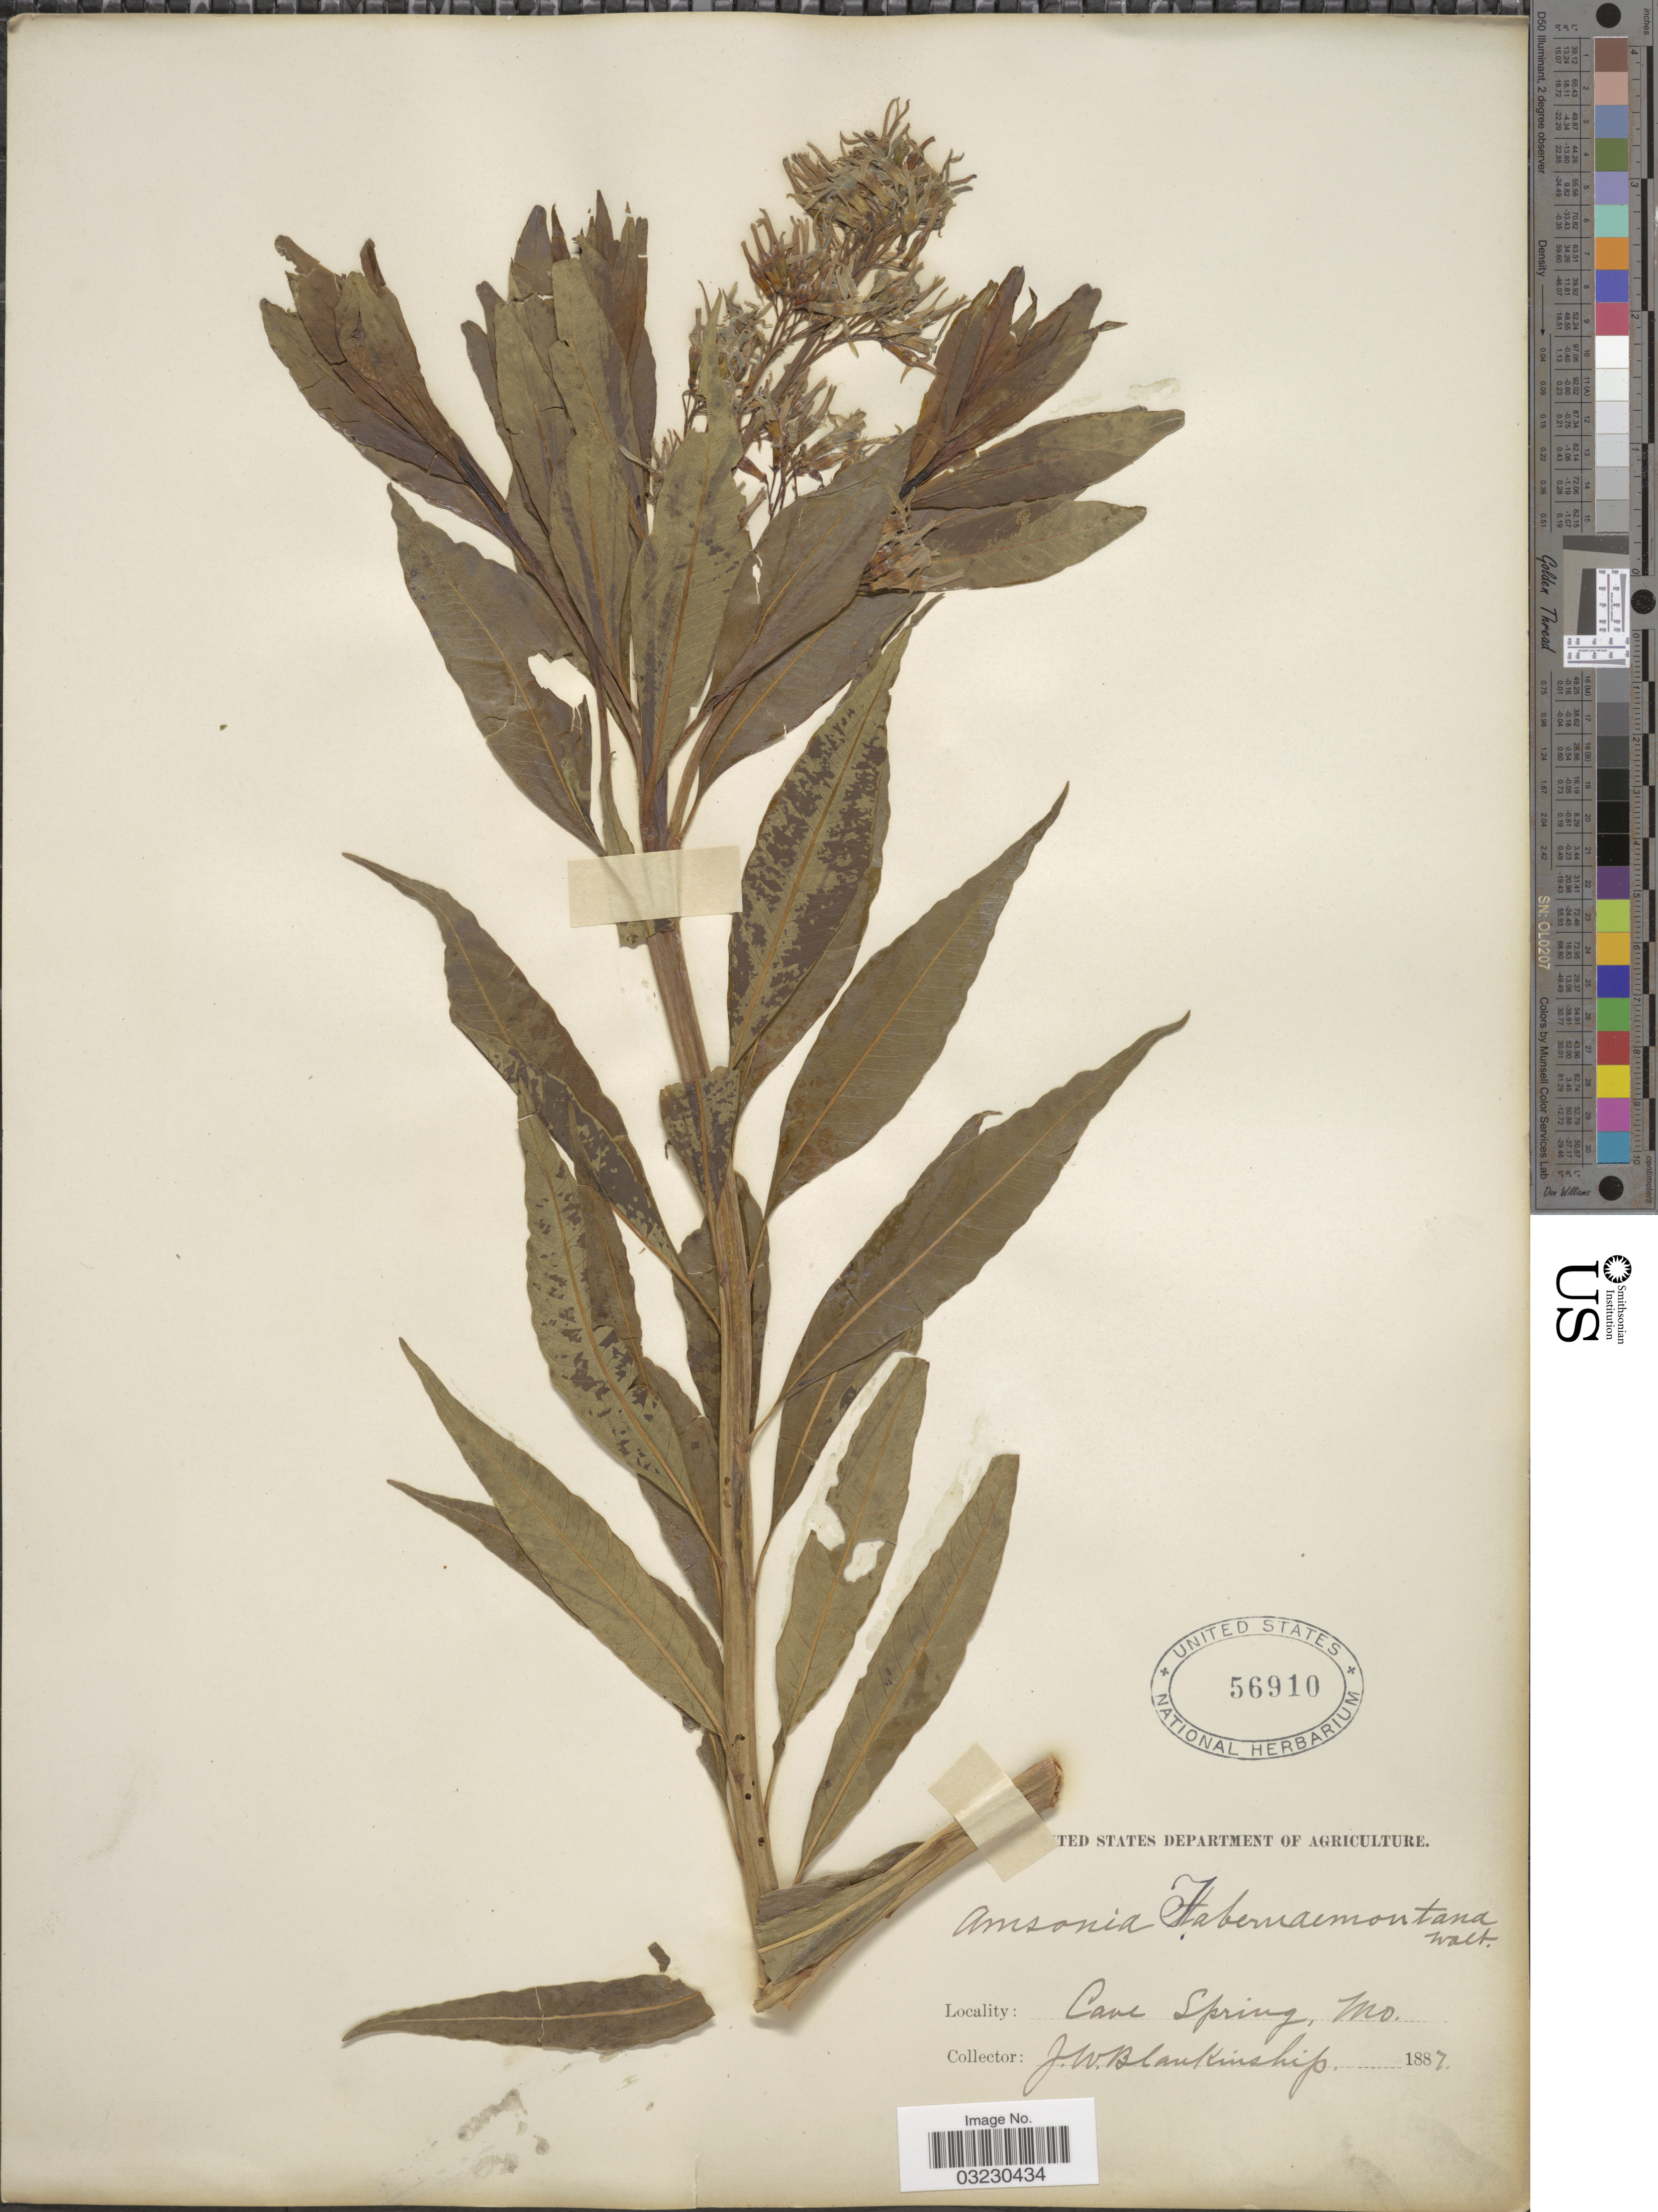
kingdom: Plantae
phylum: Tracheophyta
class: Magnoliopsida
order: Gentianales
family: Apocynaceae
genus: Amsonia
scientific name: Amsonia illustris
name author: Woodson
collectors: J. W. Blankinship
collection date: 1887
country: United States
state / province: Missouri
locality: Cave Spring.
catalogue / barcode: US 56910